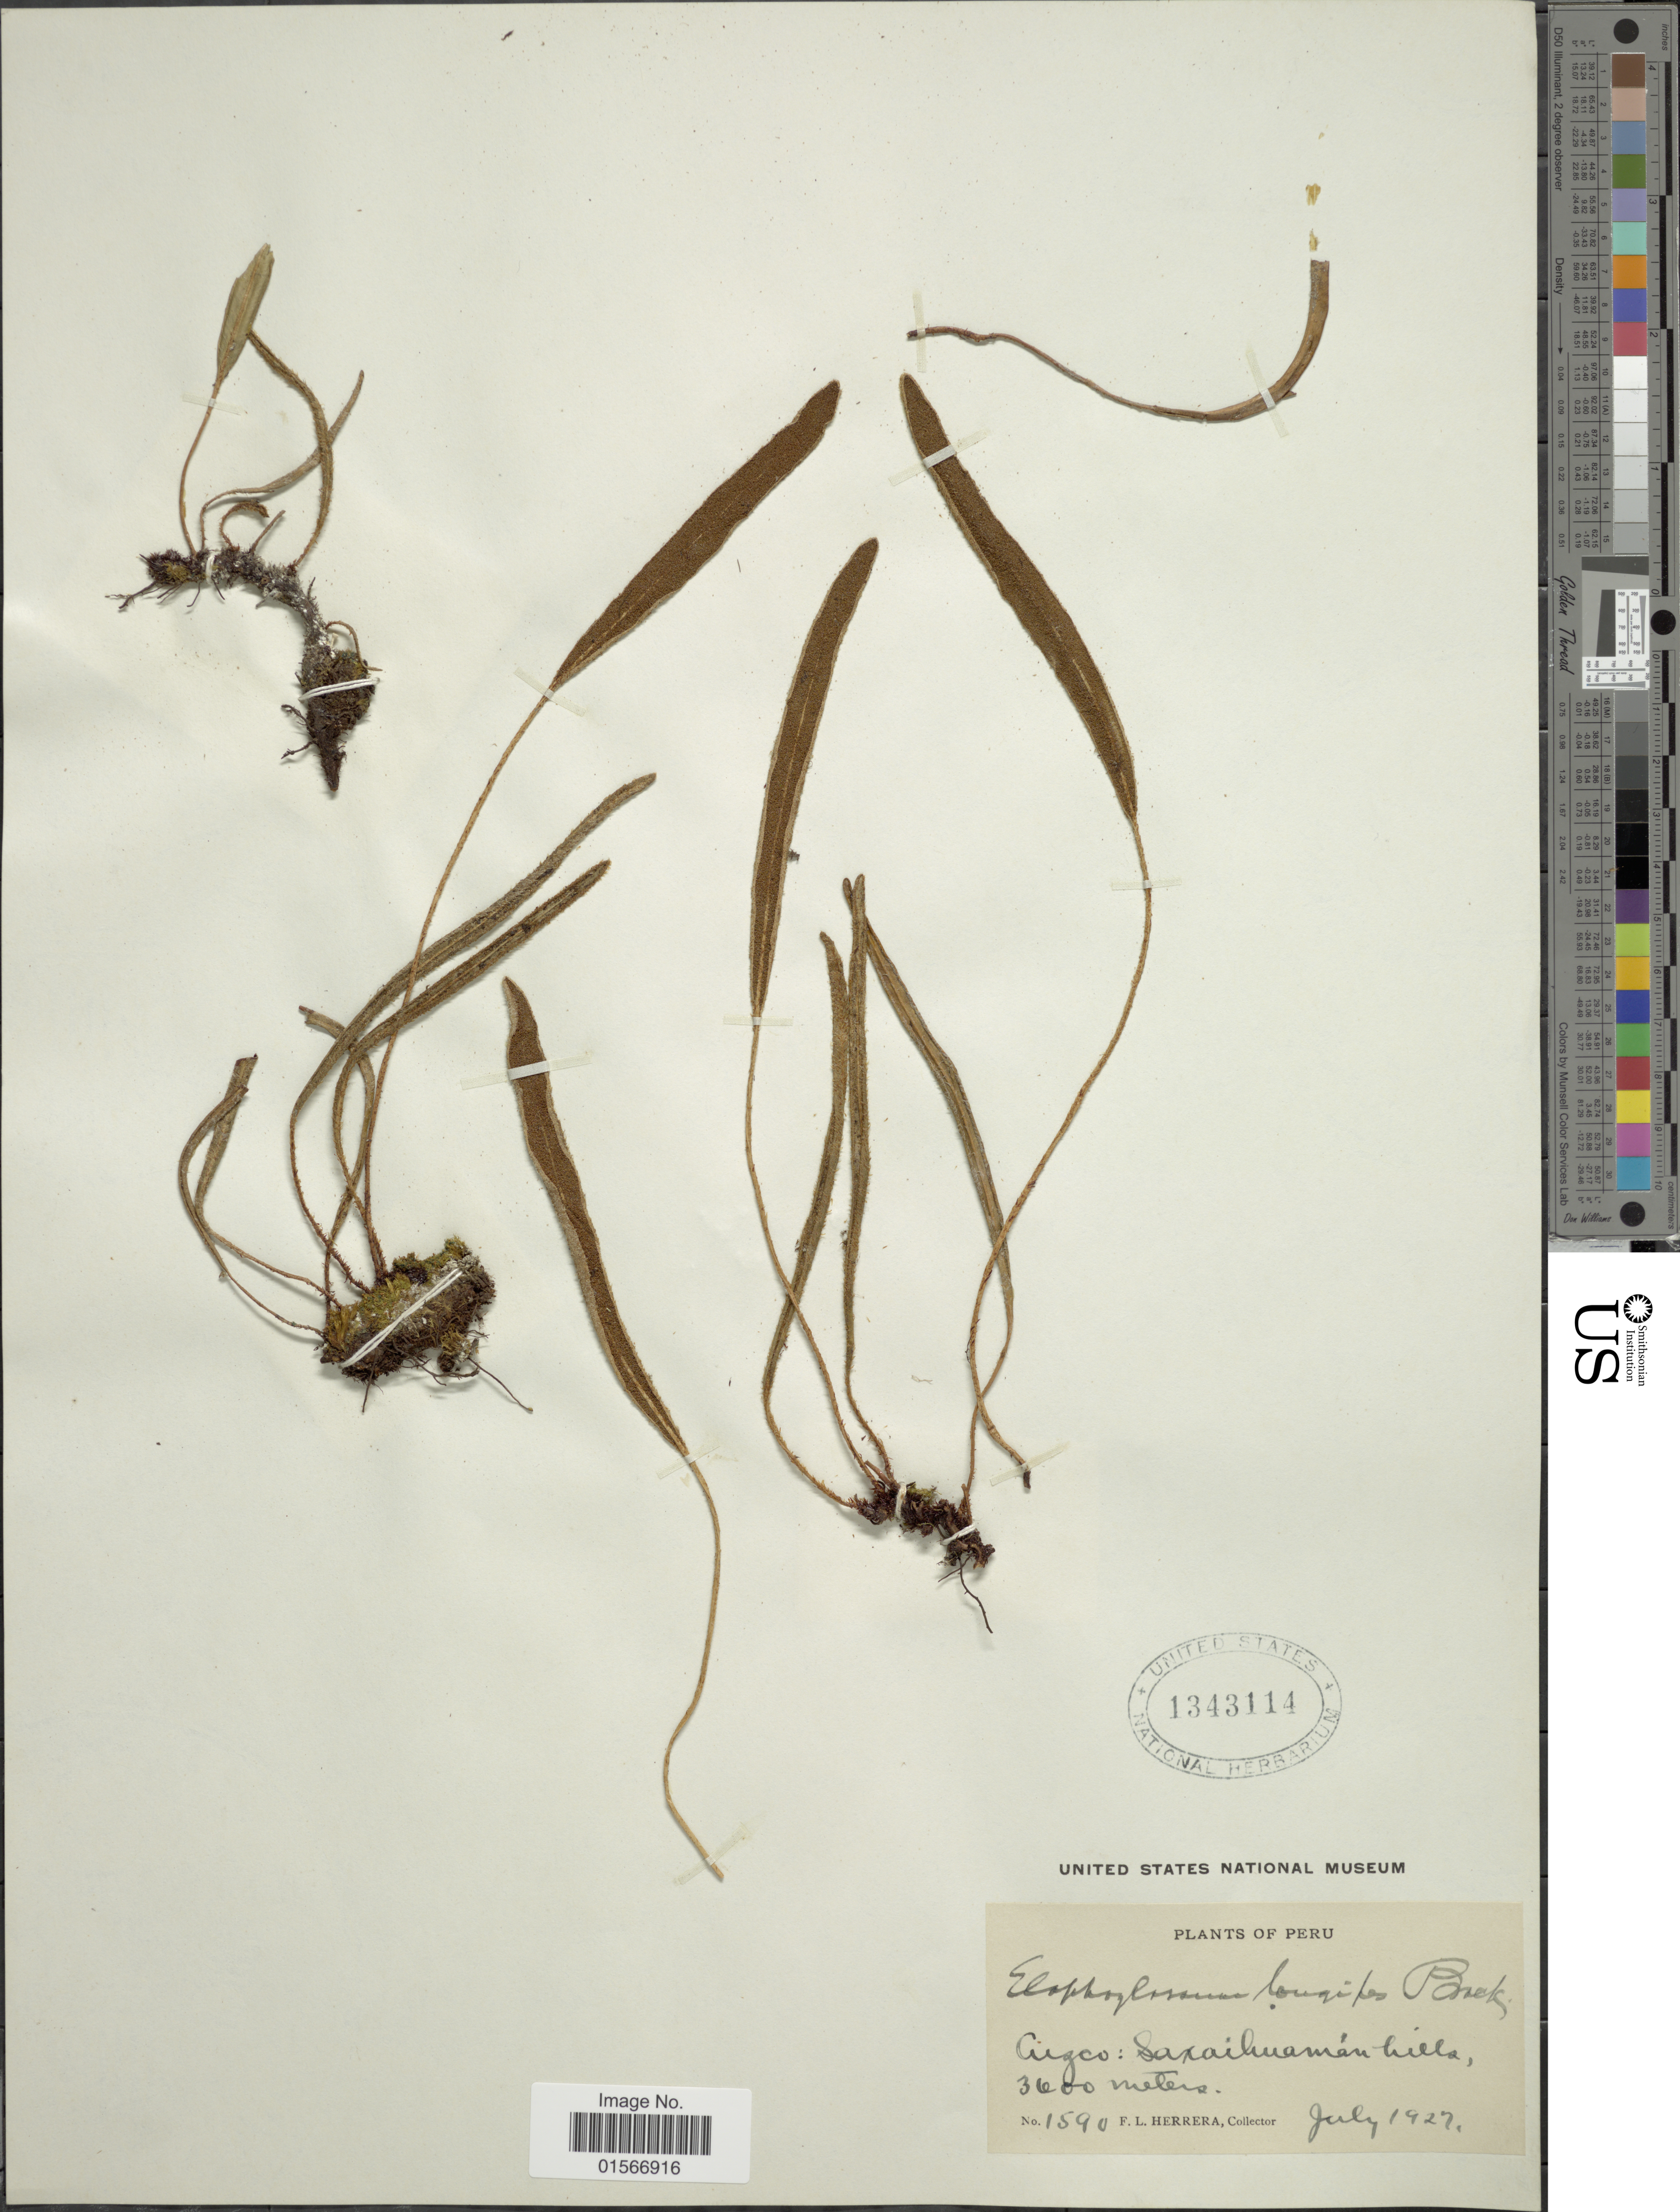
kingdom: Plantae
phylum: Tracheophyta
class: Polypodiopsida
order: Polypodiales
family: Dryopteridaceae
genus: Elaphoglossum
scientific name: Elaphoglossum longipes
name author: Brack. in Wilkes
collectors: F. L. Herrera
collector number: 1590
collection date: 1927-07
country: Peru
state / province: Cusco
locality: Saxaihuamán hills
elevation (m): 3600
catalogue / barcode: US 1343114